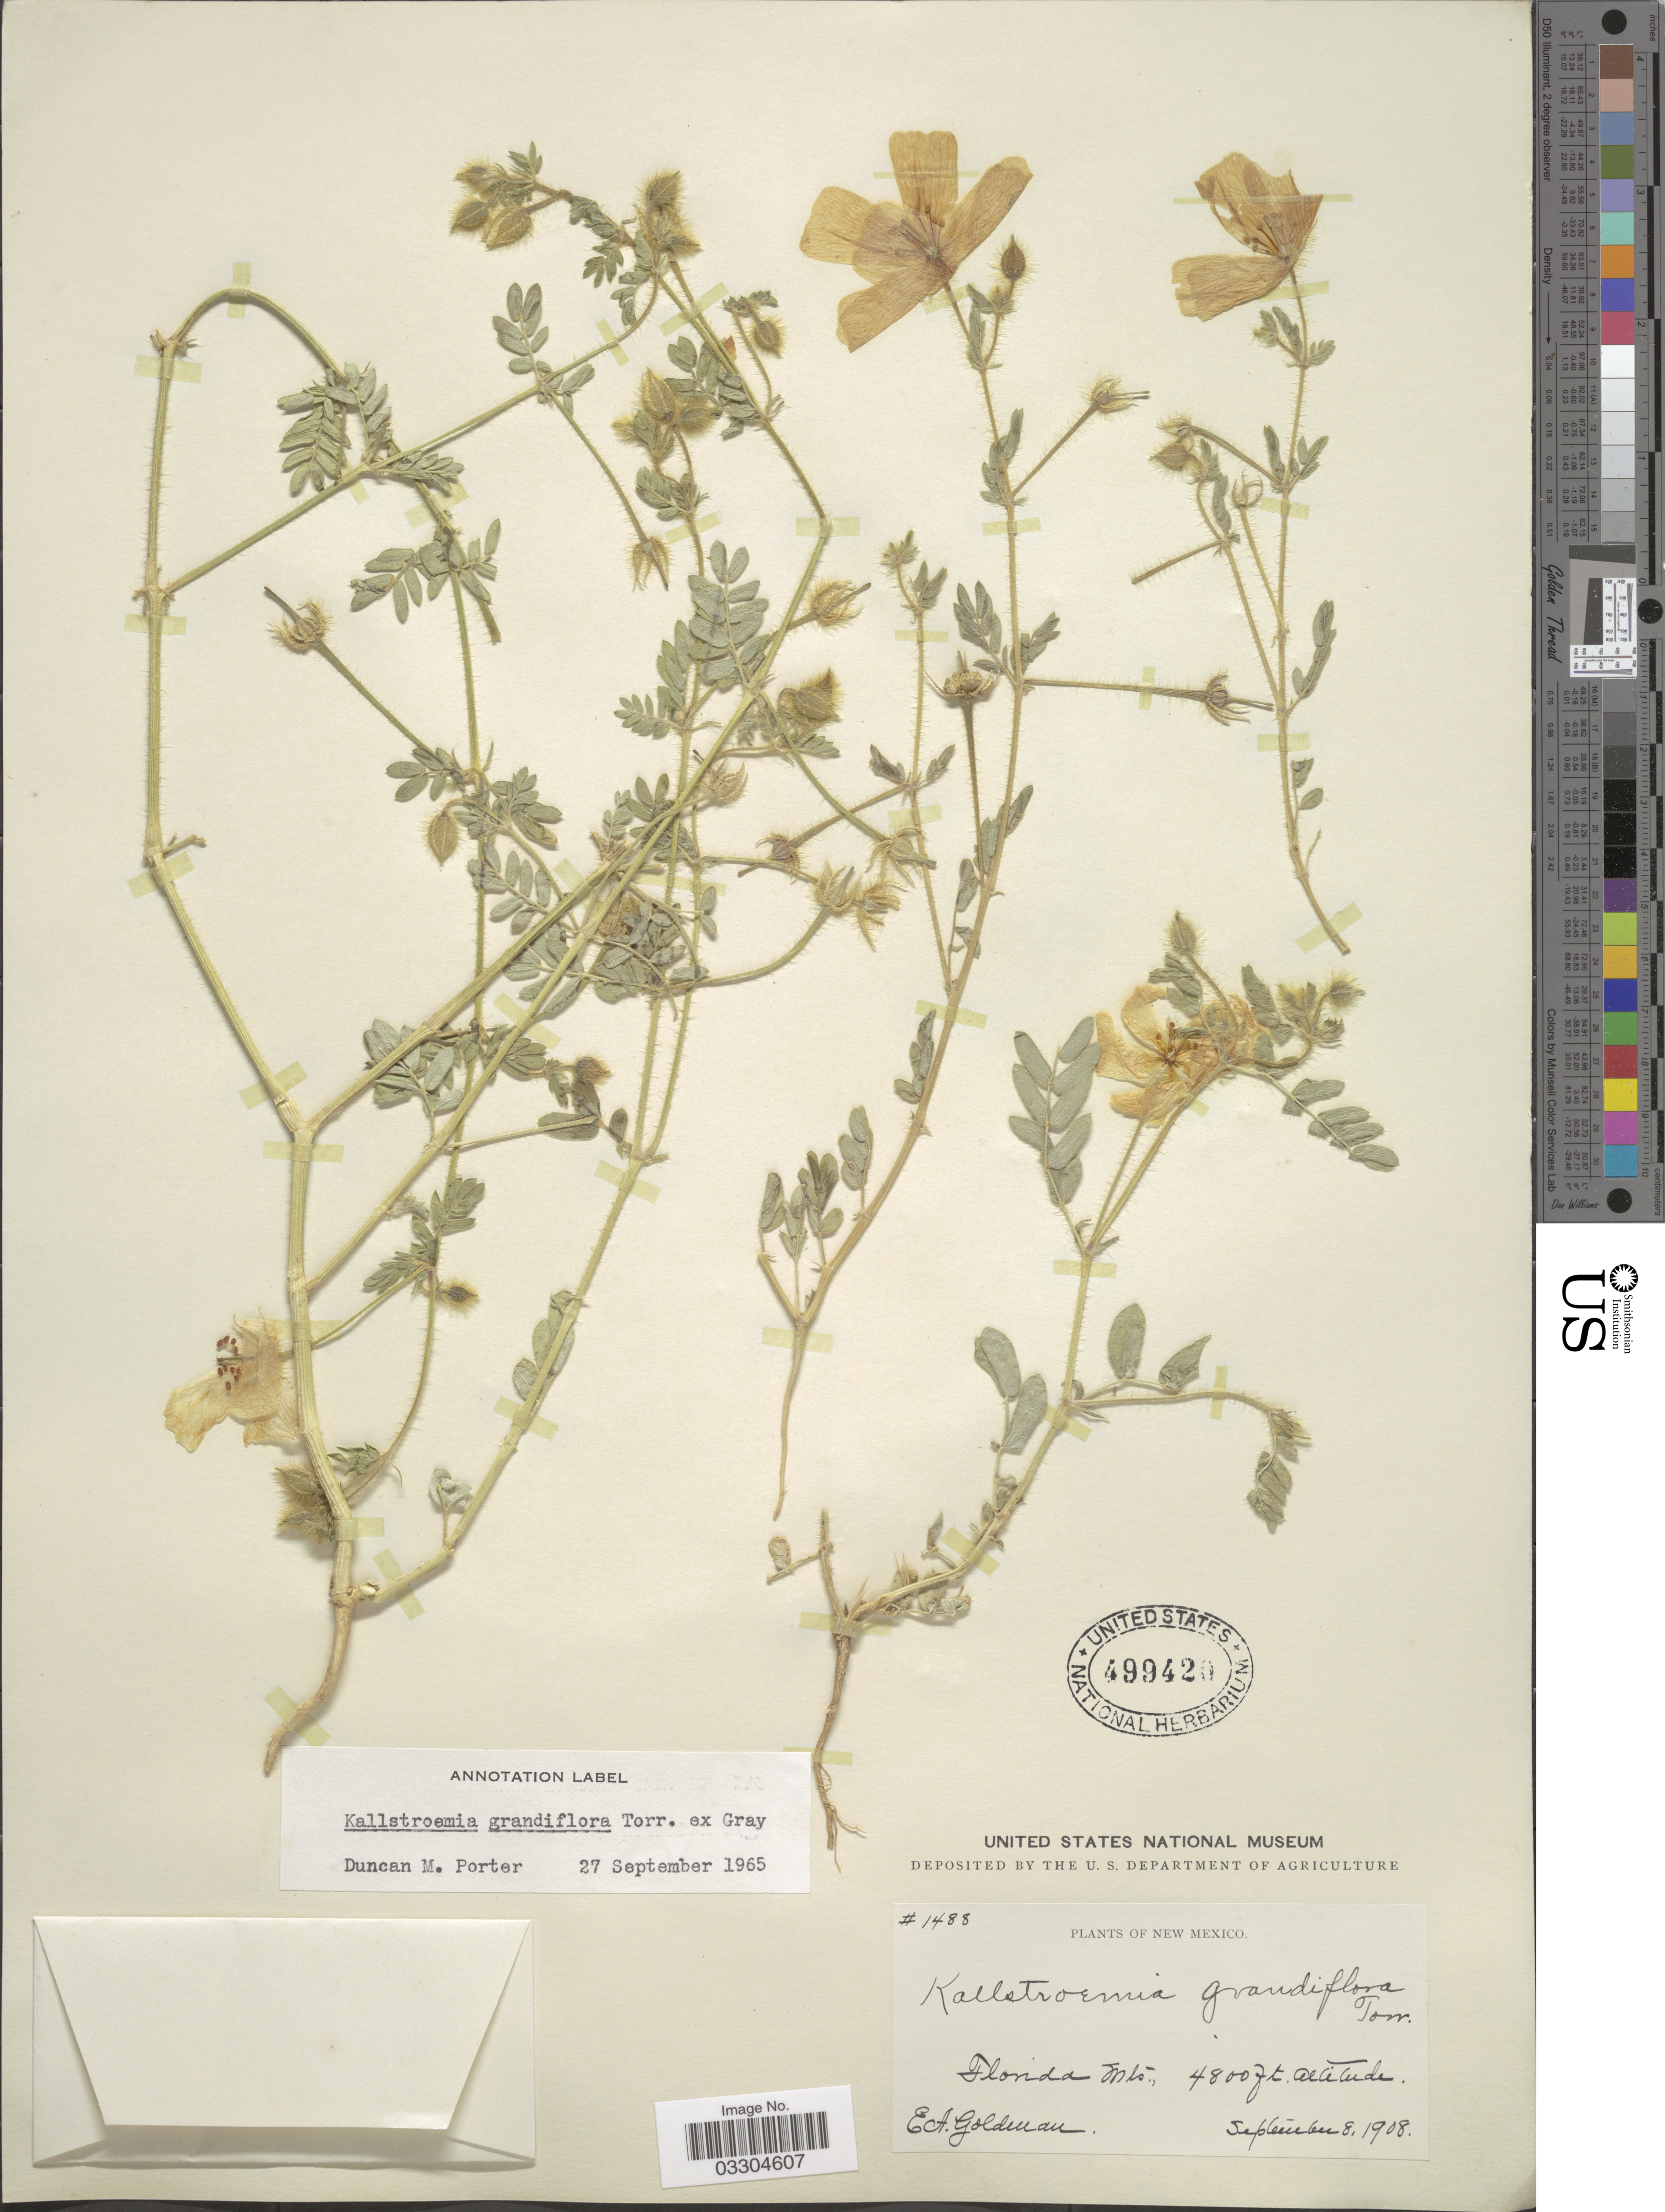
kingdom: Plantae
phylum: Tracheophyta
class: Magnoliopsida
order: Zygophyllales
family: Zygophyllaceae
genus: Kallstroemia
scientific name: Kallstroemia grandiflora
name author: Torr. ex A. Gray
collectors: E. A. Goldman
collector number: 1488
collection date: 1908-09-08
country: United States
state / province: New Mexico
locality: Florida Mts.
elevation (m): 1463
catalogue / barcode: US 499420